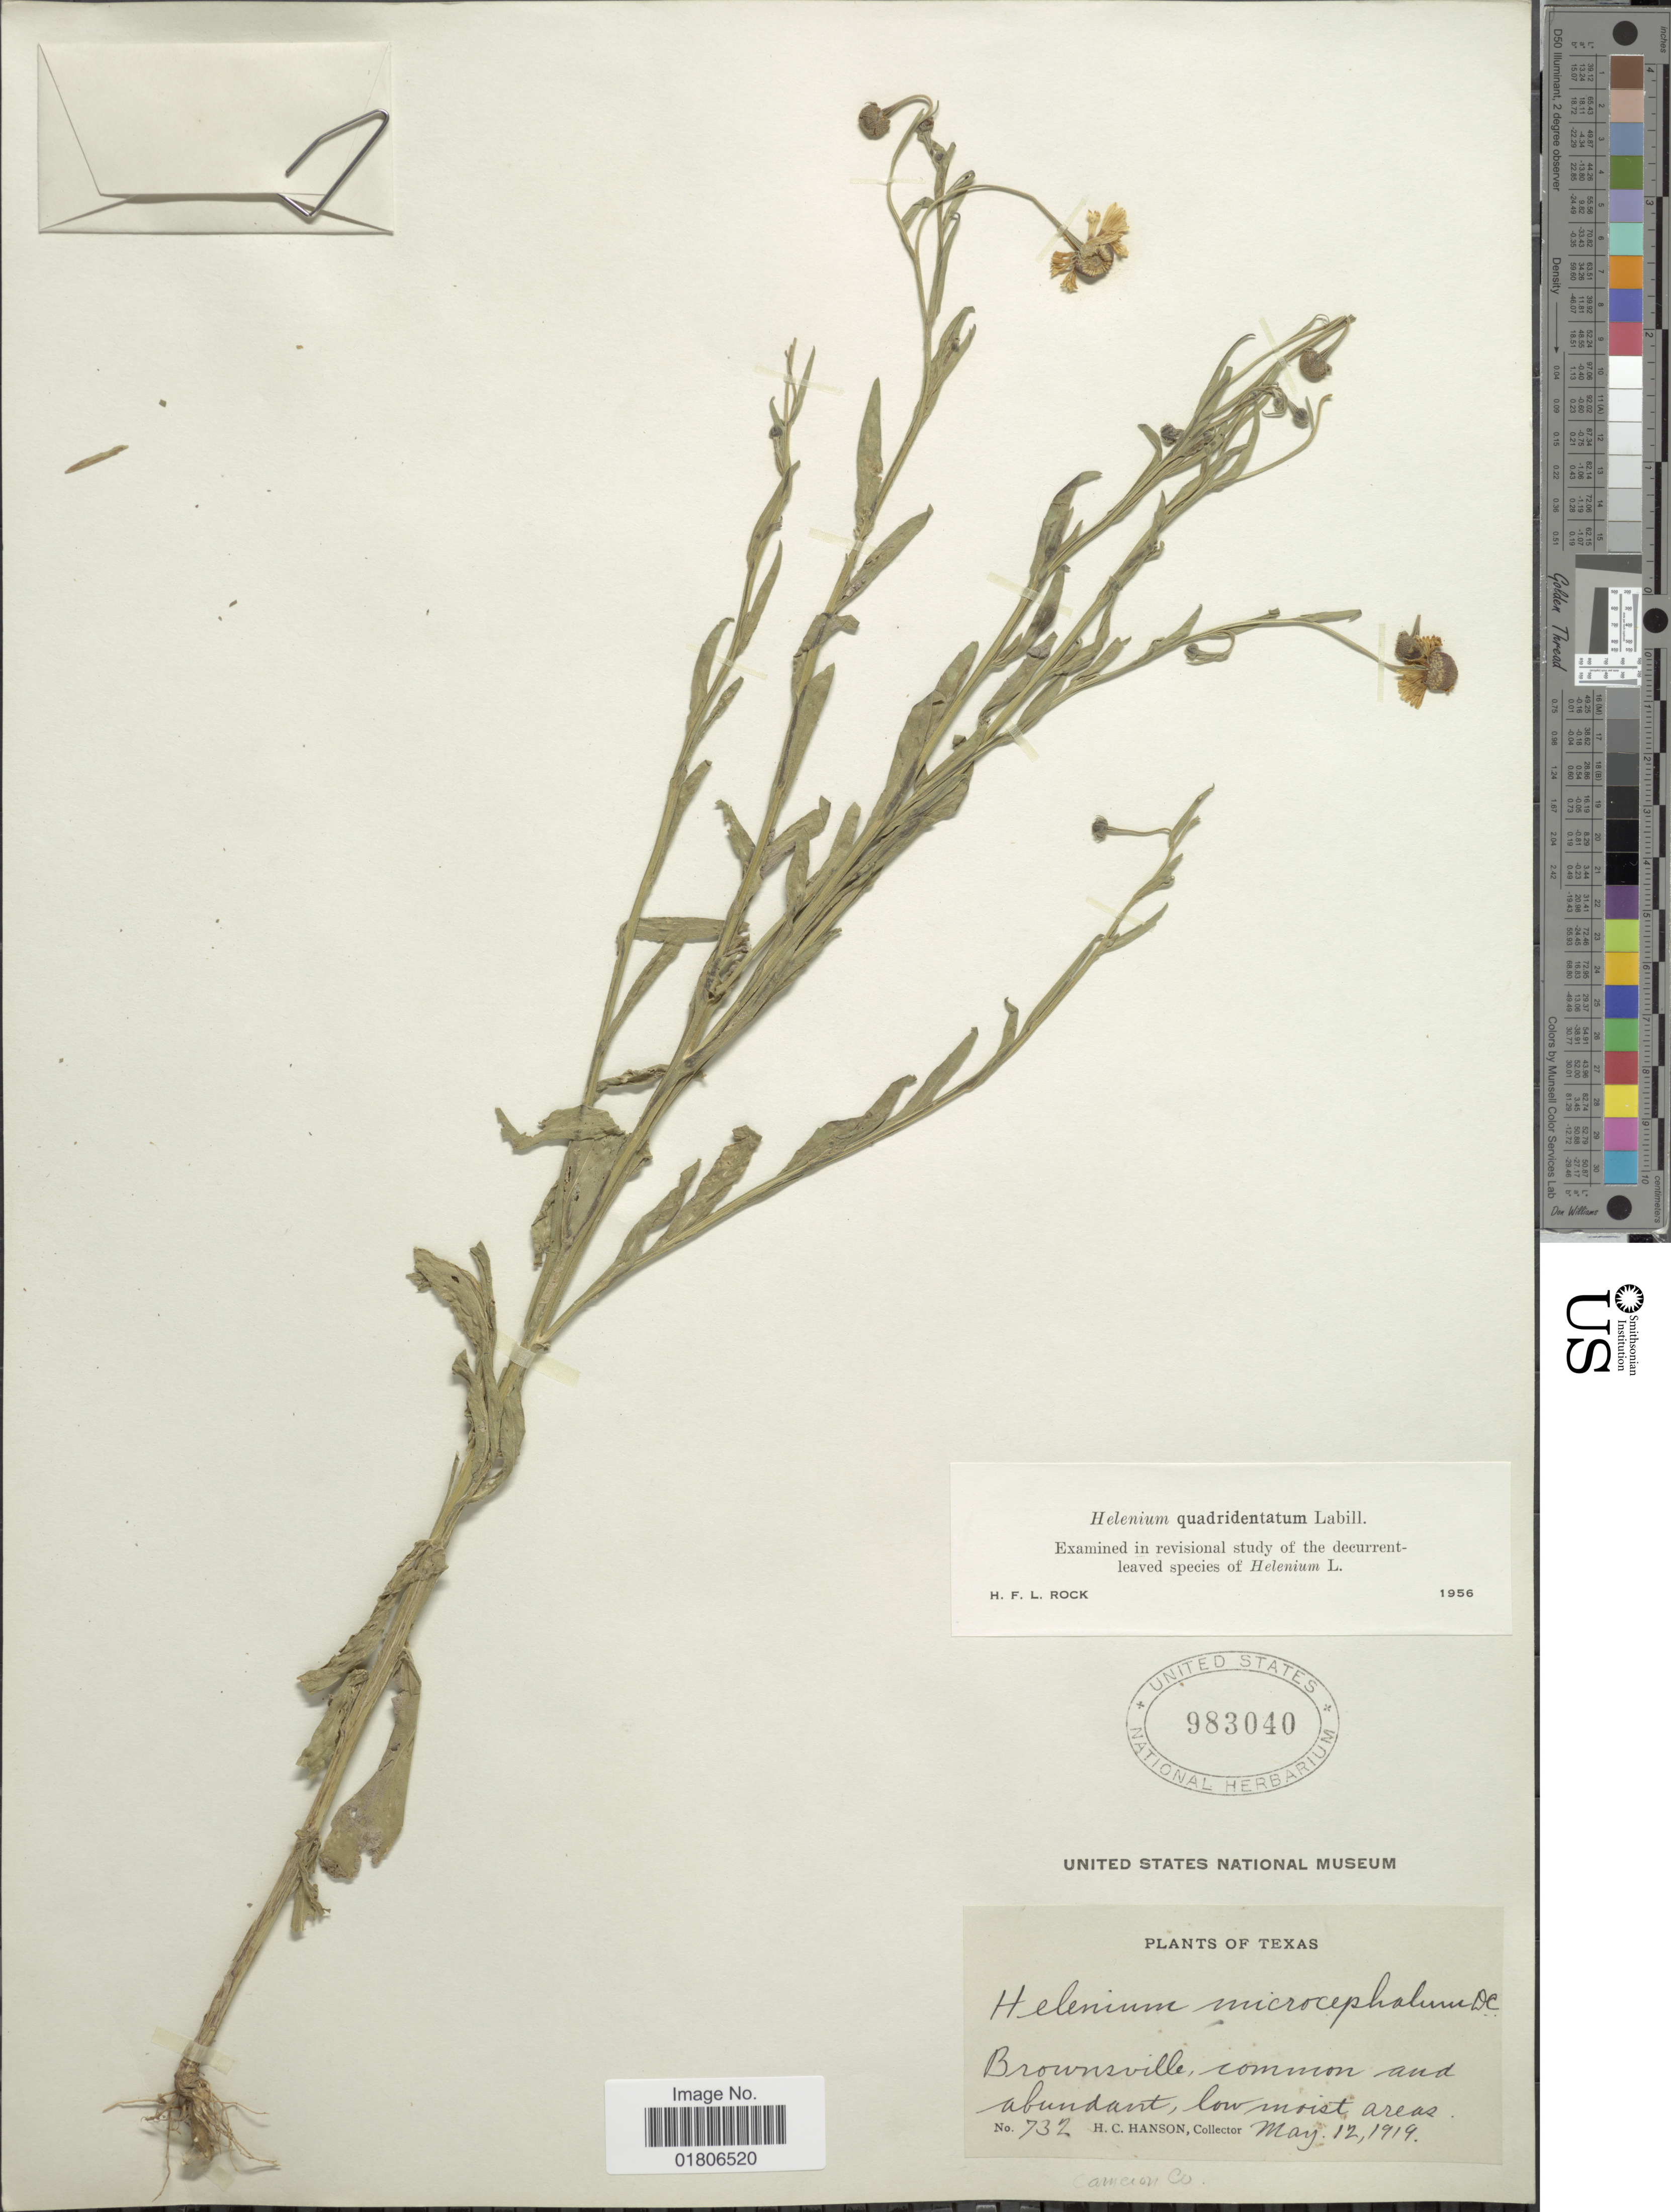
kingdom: Plantae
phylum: Tracheophyta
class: Magnoliopsida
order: Asterales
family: Asteraceae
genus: Helenium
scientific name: Helenium quadridentatum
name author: Labill.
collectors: H. Hanson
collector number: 732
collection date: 1919-05-12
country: United States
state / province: Texas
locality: Brownsville, common and abundant, low moist areas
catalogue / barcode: US 983040